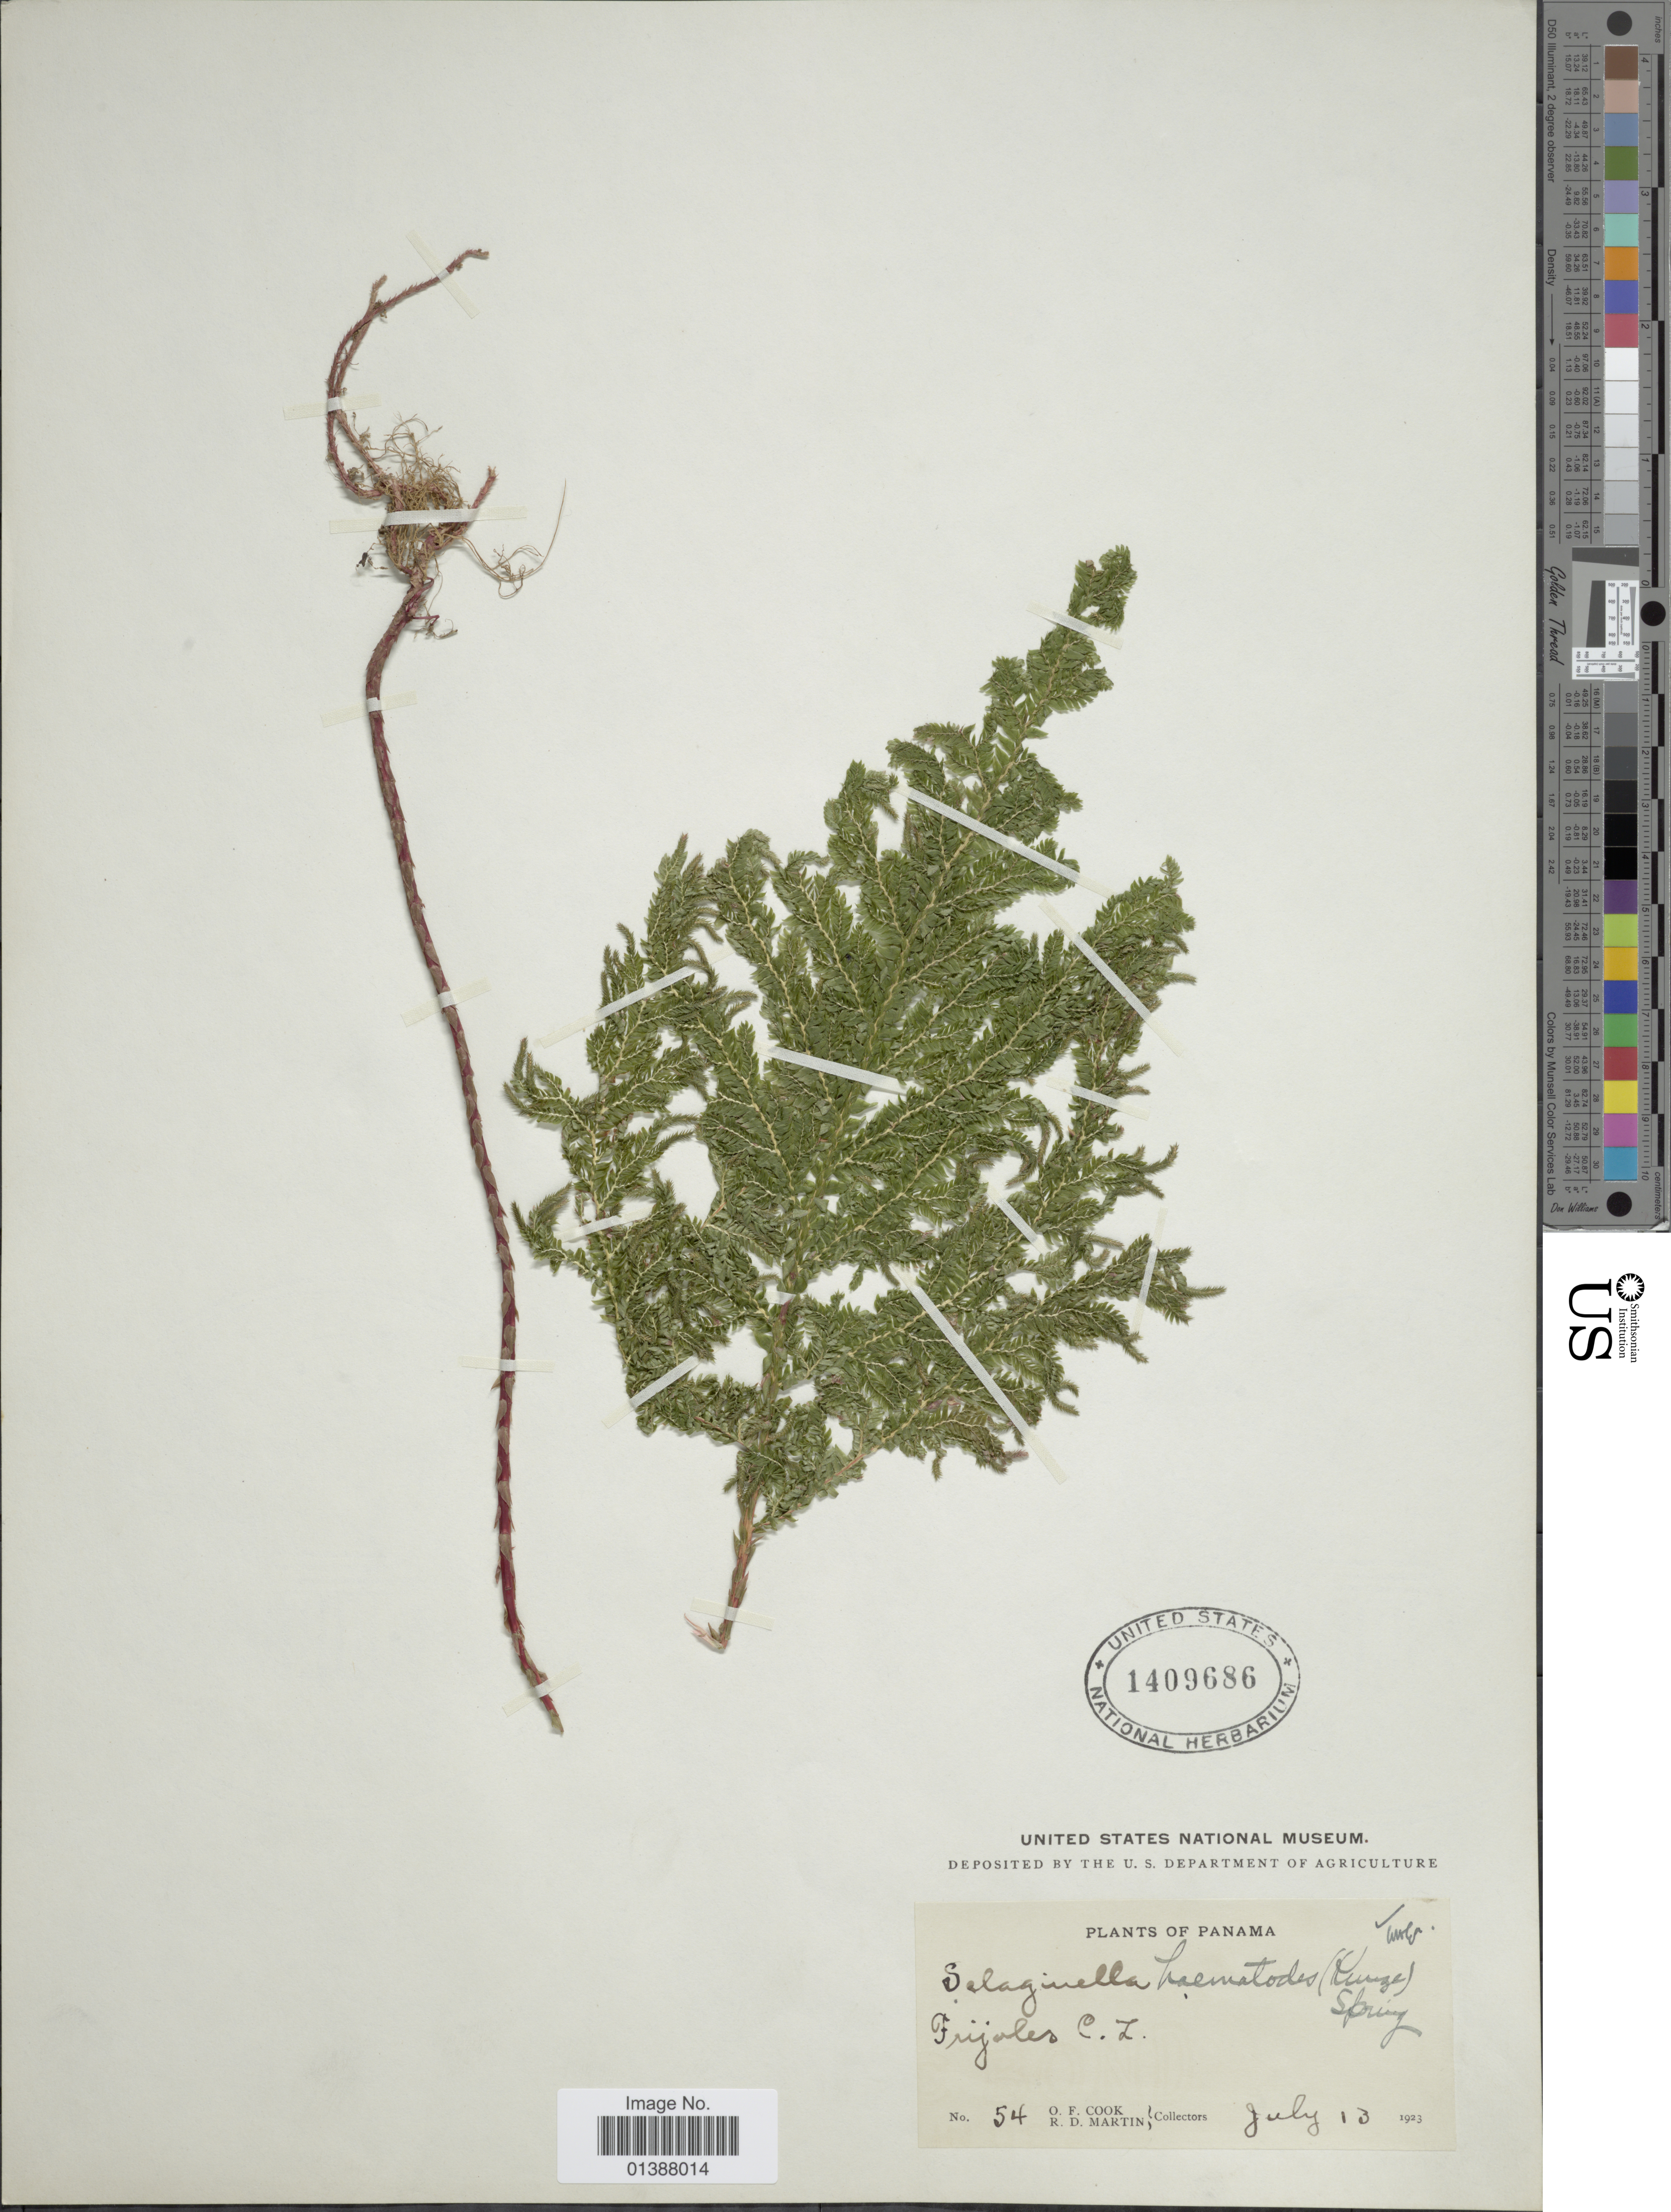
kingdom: Plantae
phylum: Tracheophyta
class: Lycopodiopsida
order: Selaginellales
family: Selaginellaceae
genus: Selaginella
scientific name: Selaginella haematodes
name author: (Kunze) Spring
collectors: O. F. Cook & R. D. Martin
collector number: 54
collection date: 1923-07-13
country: Panama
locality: Frijoles C.Z.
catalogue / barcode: US 1409686